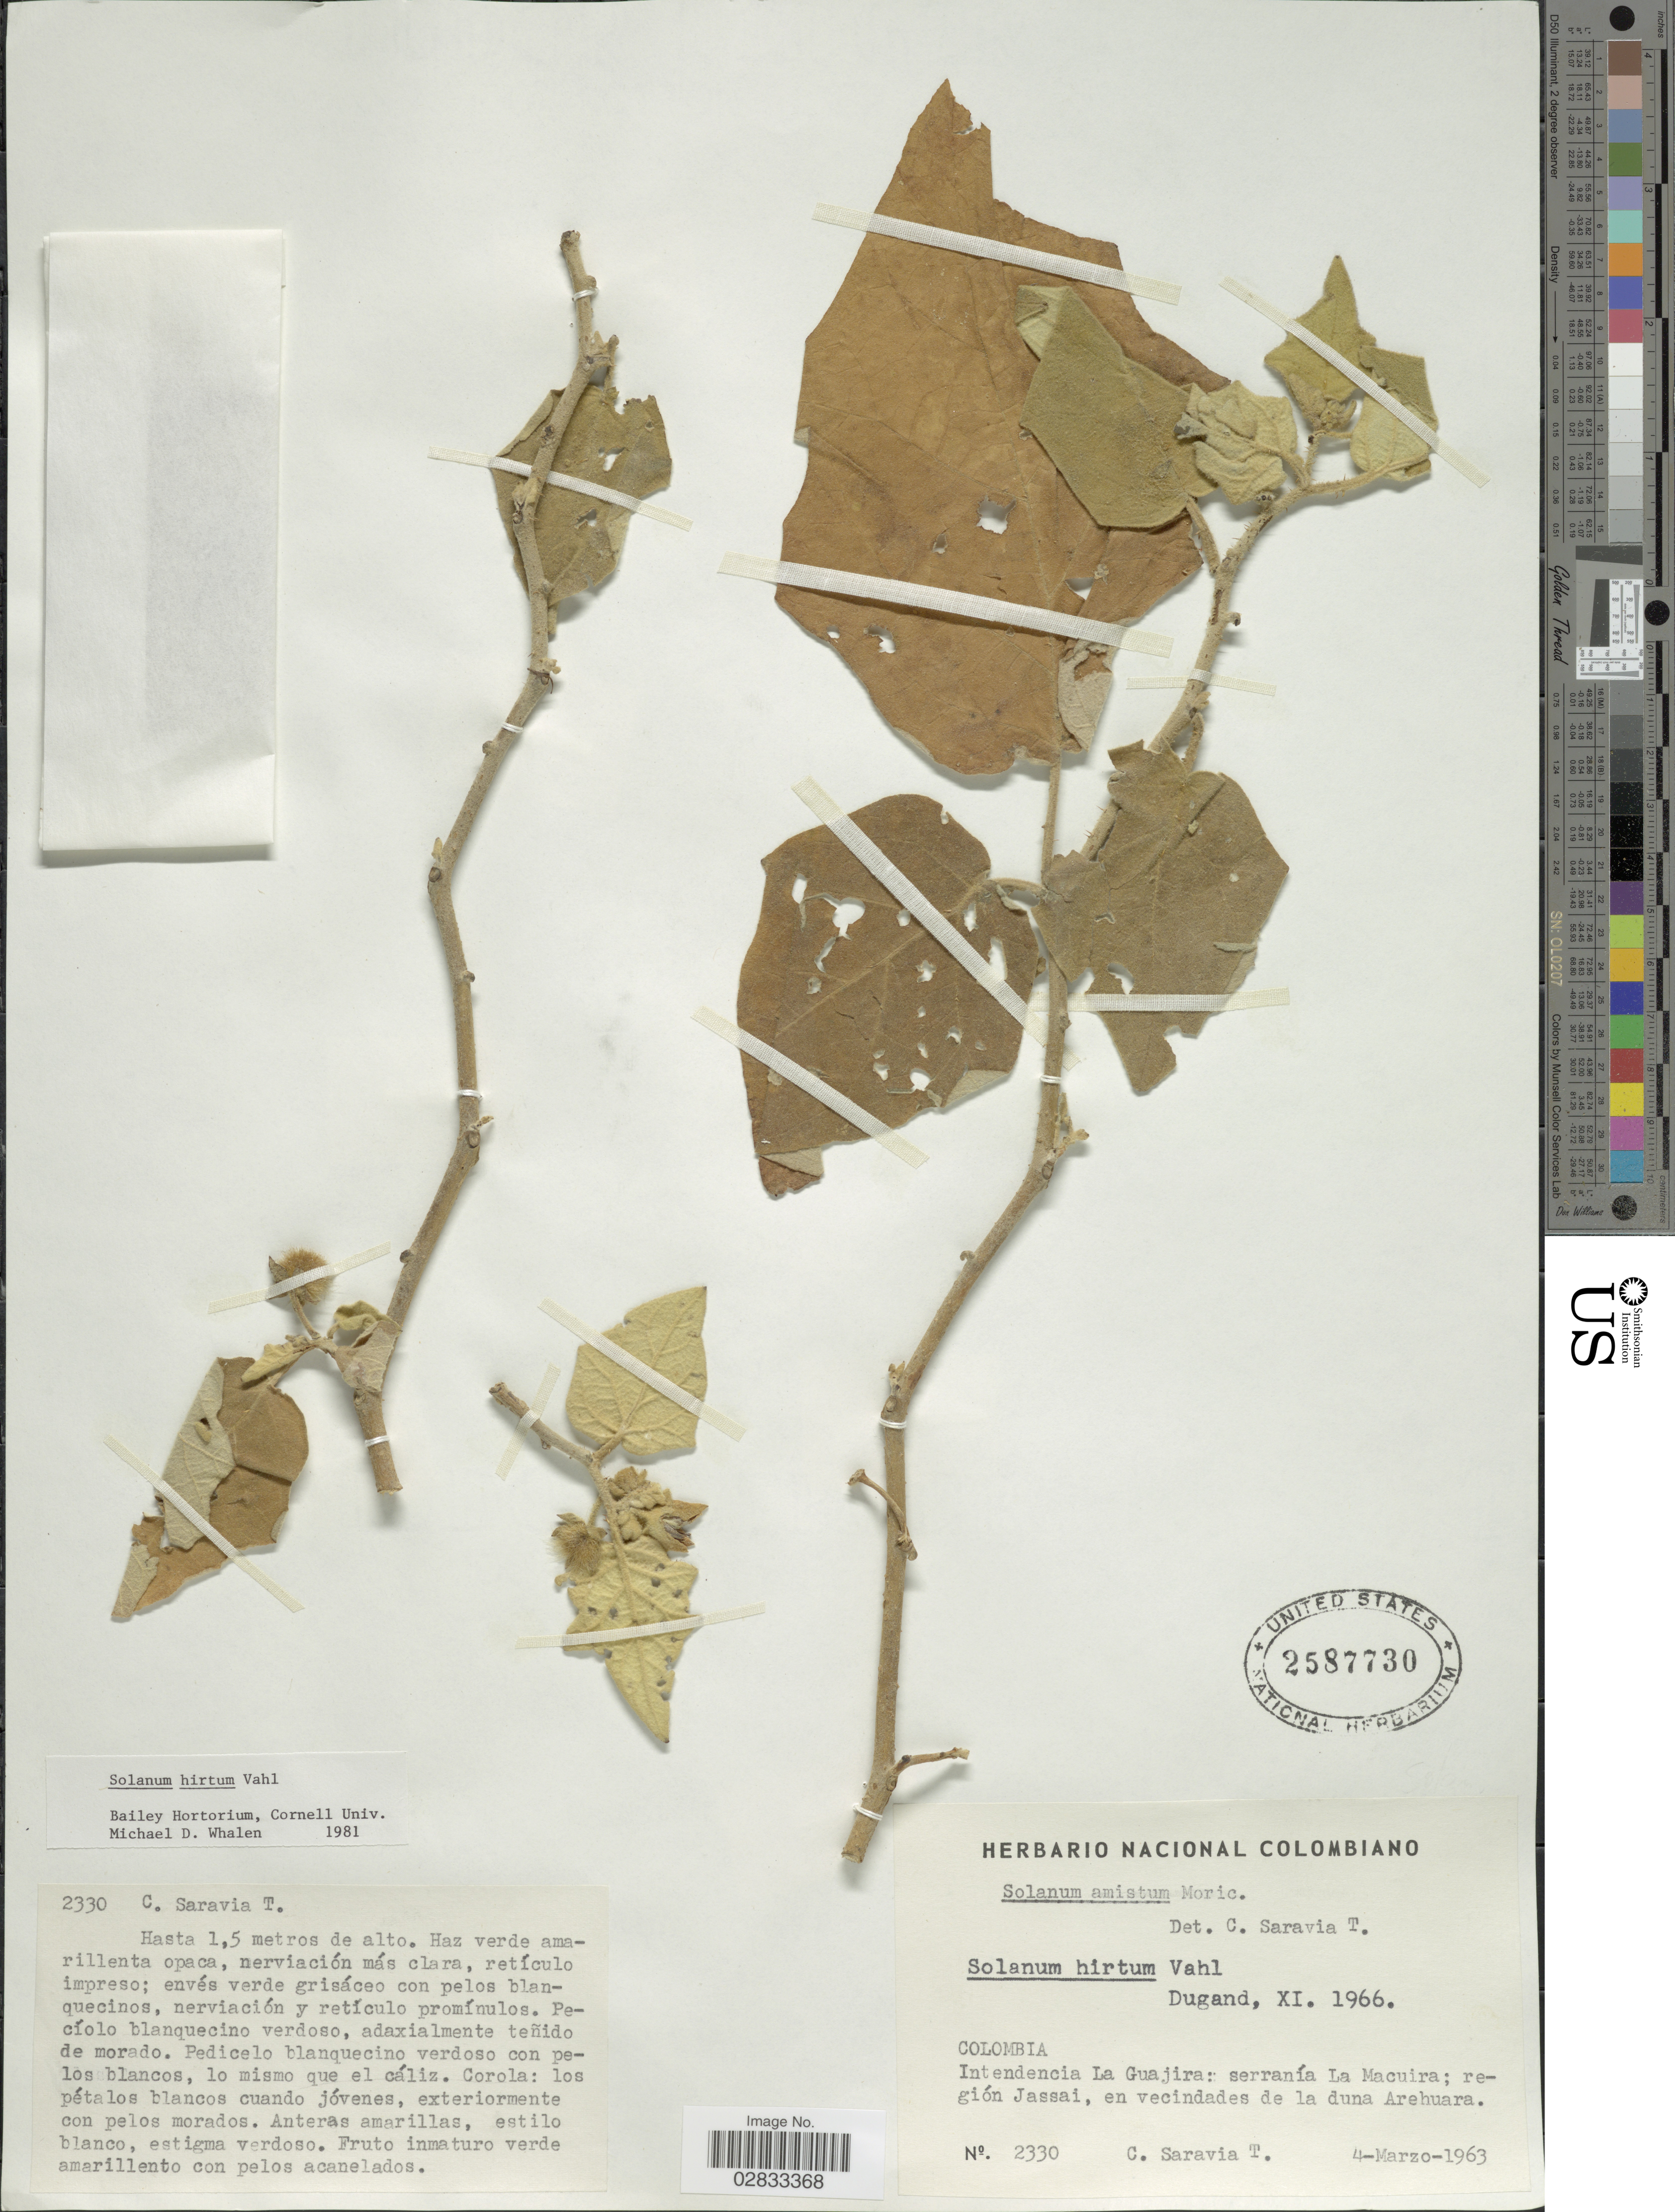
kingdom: Plantae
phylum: Tracheophyta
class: Magnoliopsida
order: Solanales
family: Solanaceae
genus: Solanum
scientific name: Solanum hirtum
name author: Vahl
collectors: C. Saravia T.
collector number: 2330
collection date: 1963-03-04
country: Colombia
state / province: La Guajira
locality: Intendencia La Guajira: serranía La Macuira; región Jassai, en vecindades de la duna Arehuara.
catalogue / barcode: US 2587730